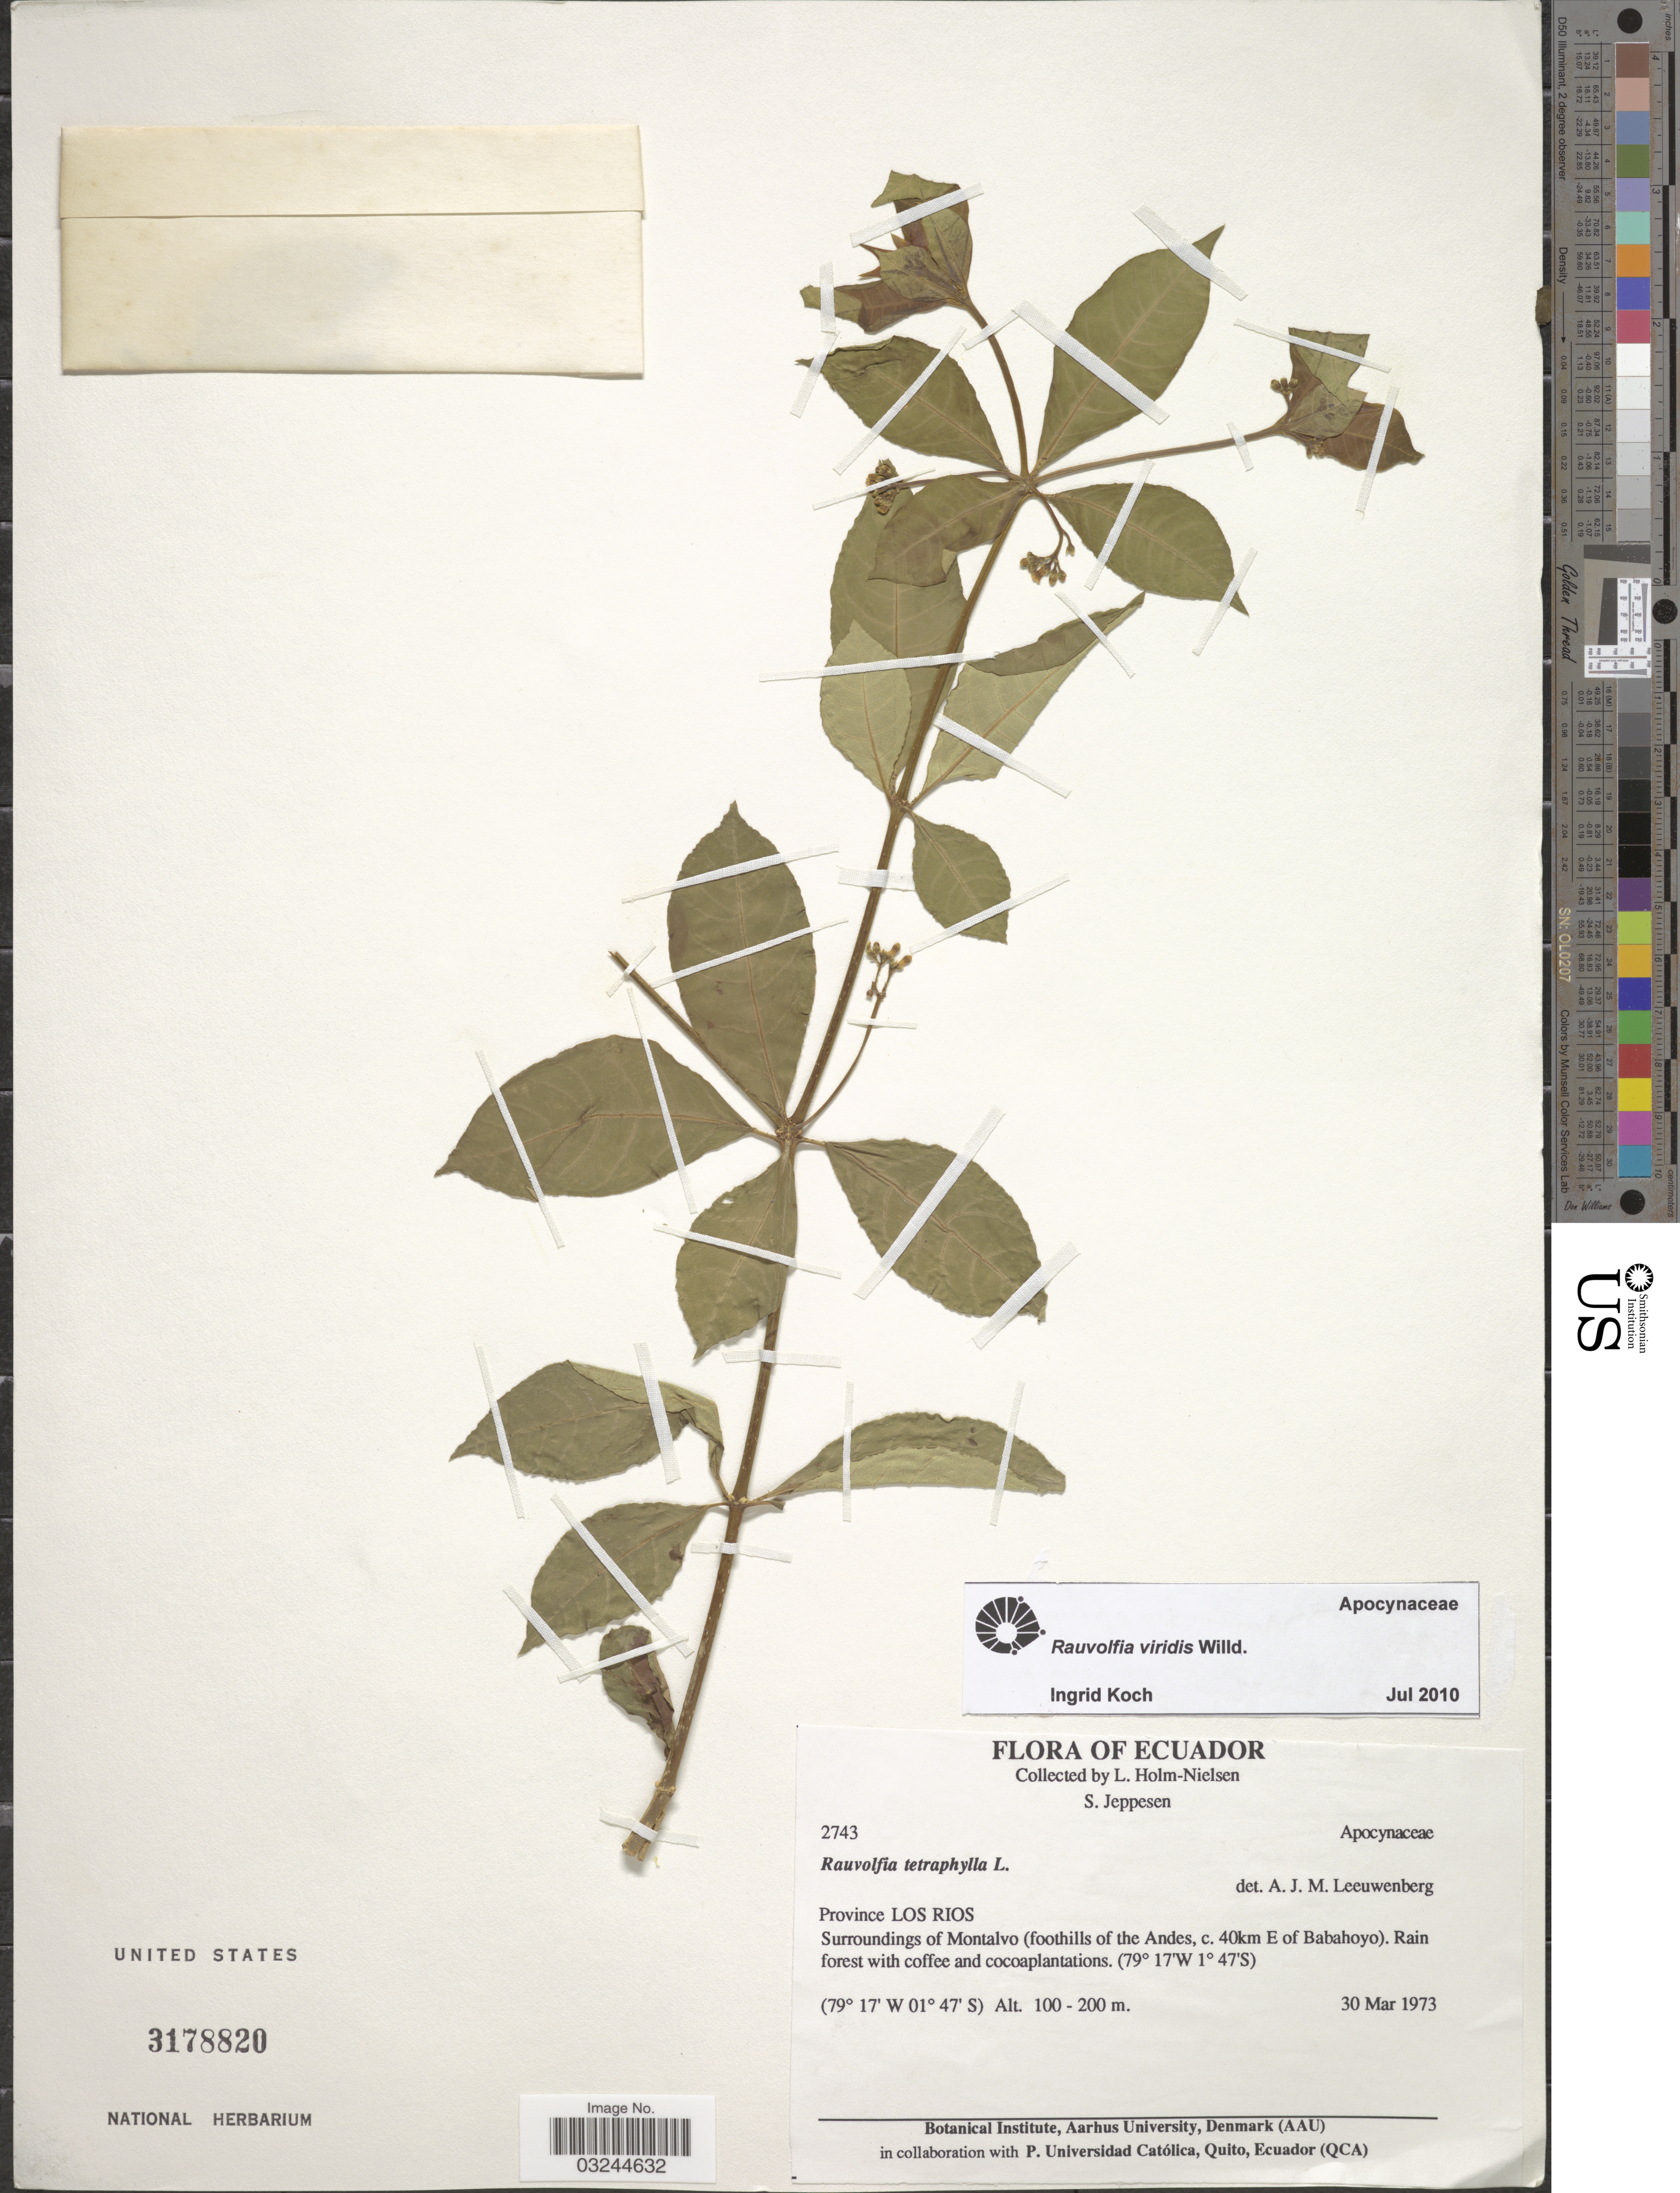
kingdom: Plantae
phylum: Tracheophyta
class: Magnoliopsida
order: Gentianales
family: Apocynaceae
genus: Rauvolfia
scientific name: Rauvolfia viridis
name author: Willd. ex Roem. & Schult.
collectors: L. Holm-Nielsen & S. Jeppesen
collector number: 2743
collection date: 1973-03-30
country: Ecuador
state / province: Los Ríos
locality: Surroundings of Montalvo (foothills of the Andes, c. 40km E of Babahoyo). Rain forest with coffee and cocoaplantations.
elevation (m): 100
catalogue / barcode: US 3178820